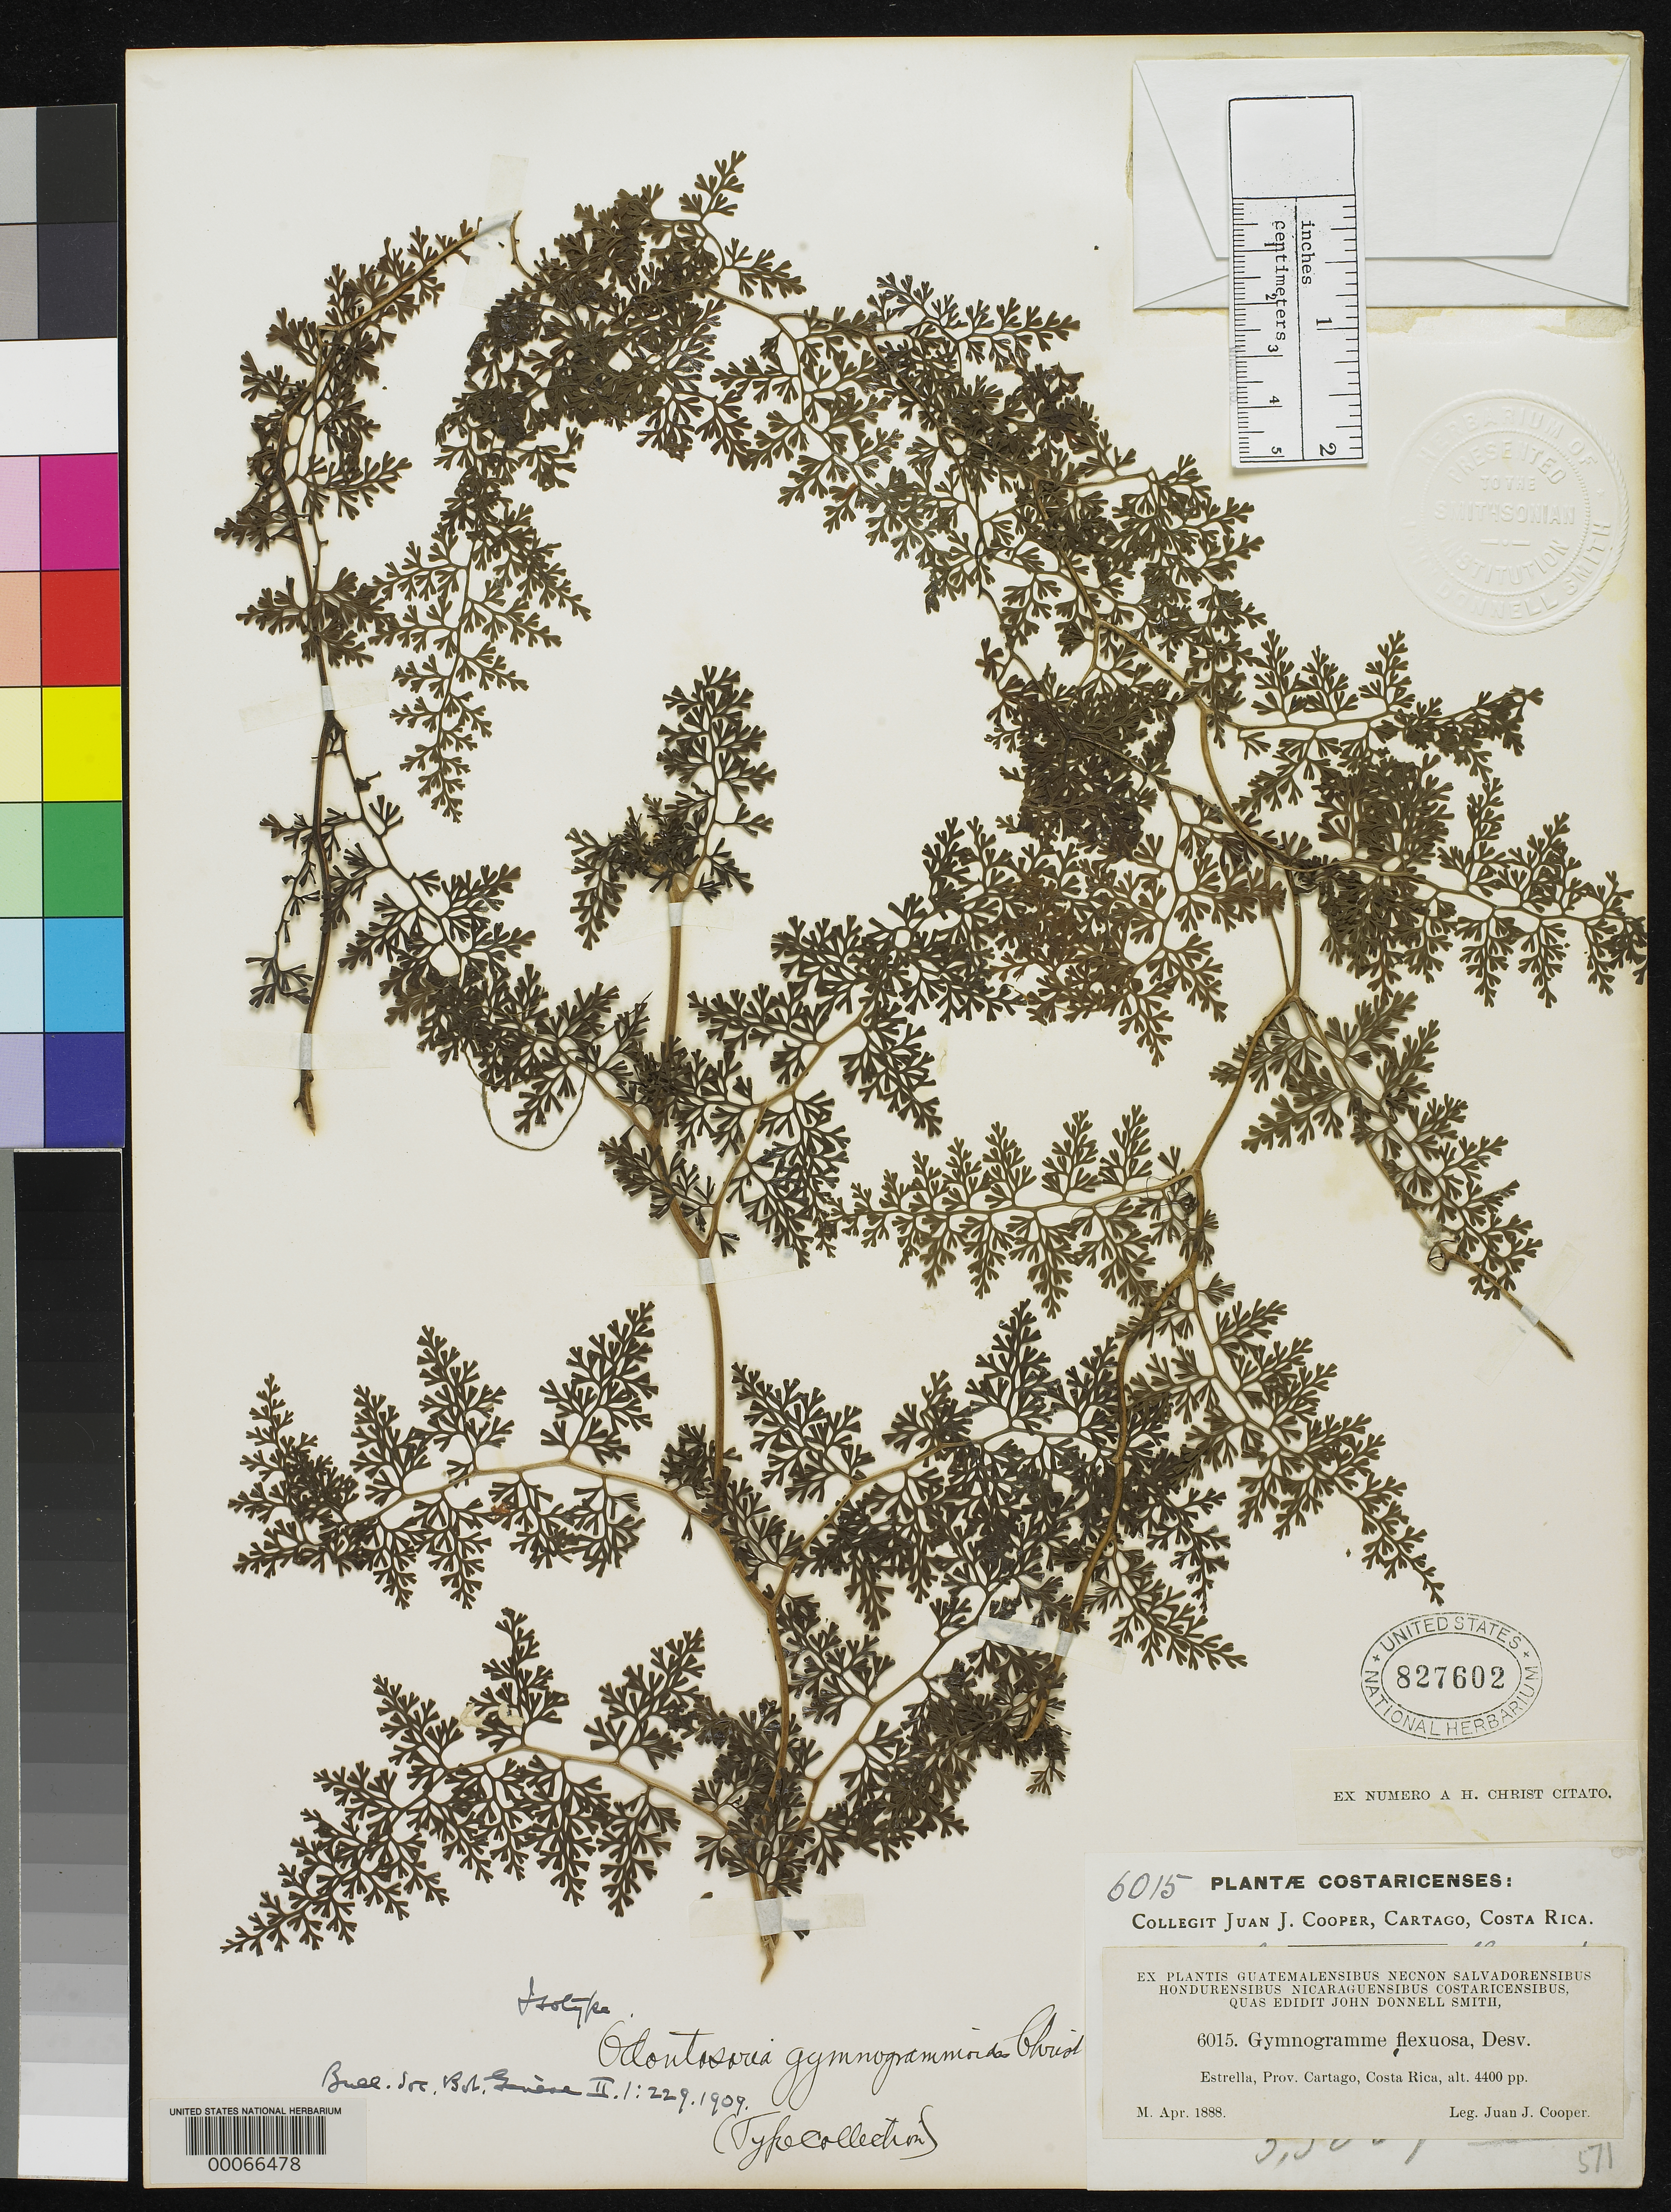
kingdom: Plantae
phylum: Tracheophyta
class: Polypodiopsida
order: Polypodiales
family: Lindsaeaceae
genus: Odontosoria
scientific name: Odontosoria gymnogrammoides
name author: Christ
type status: Isotype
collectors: J. J. Cooper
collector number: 6015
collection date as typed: Apr 1888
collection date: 1888-04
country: Costa Rica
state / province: Cartago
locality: Estrella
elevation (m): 1341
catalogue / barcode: US 827602